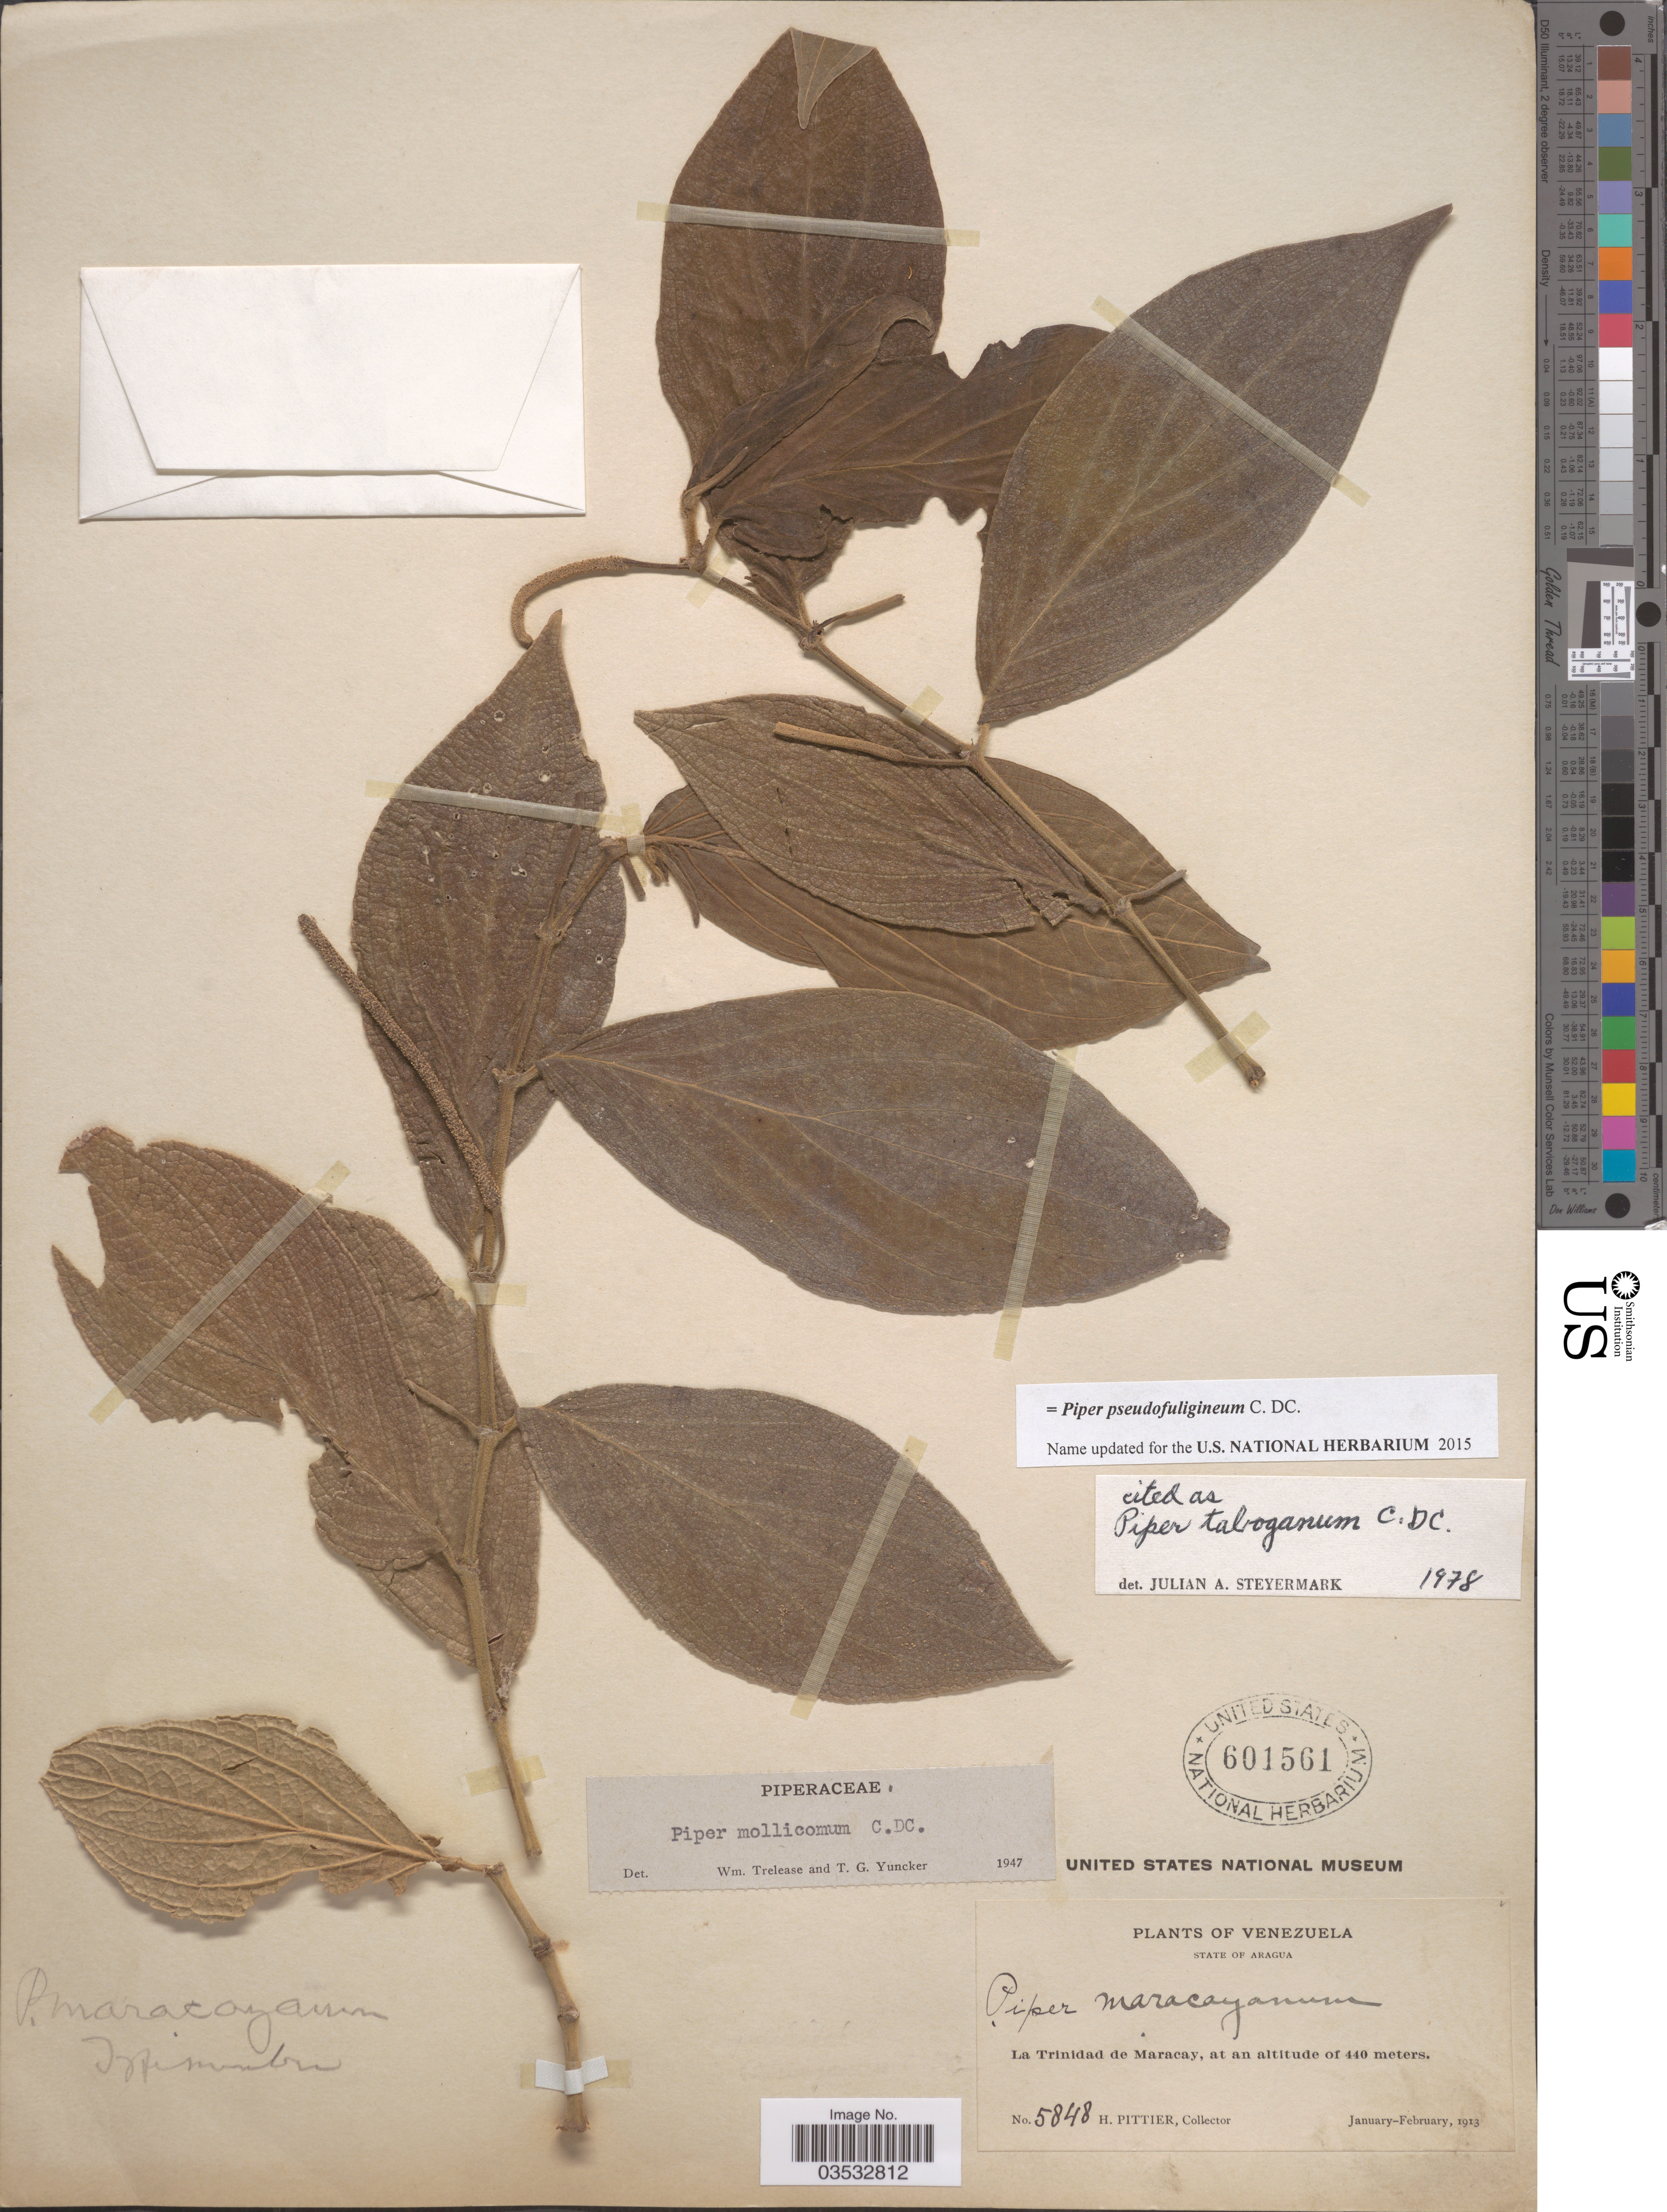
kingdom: Plantae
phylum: Tracheophyta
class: Magnoliopsida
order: Piperales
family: Piperaceae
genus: Piper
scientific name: Piper pseudofuligineum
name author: C. DC.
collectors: H. F. Pittier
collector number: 5848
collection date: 1913-01/1913-02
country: Venezuela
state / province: Aragua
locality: La Trinidad de Maracay.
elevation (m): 440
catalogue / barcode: US 601561